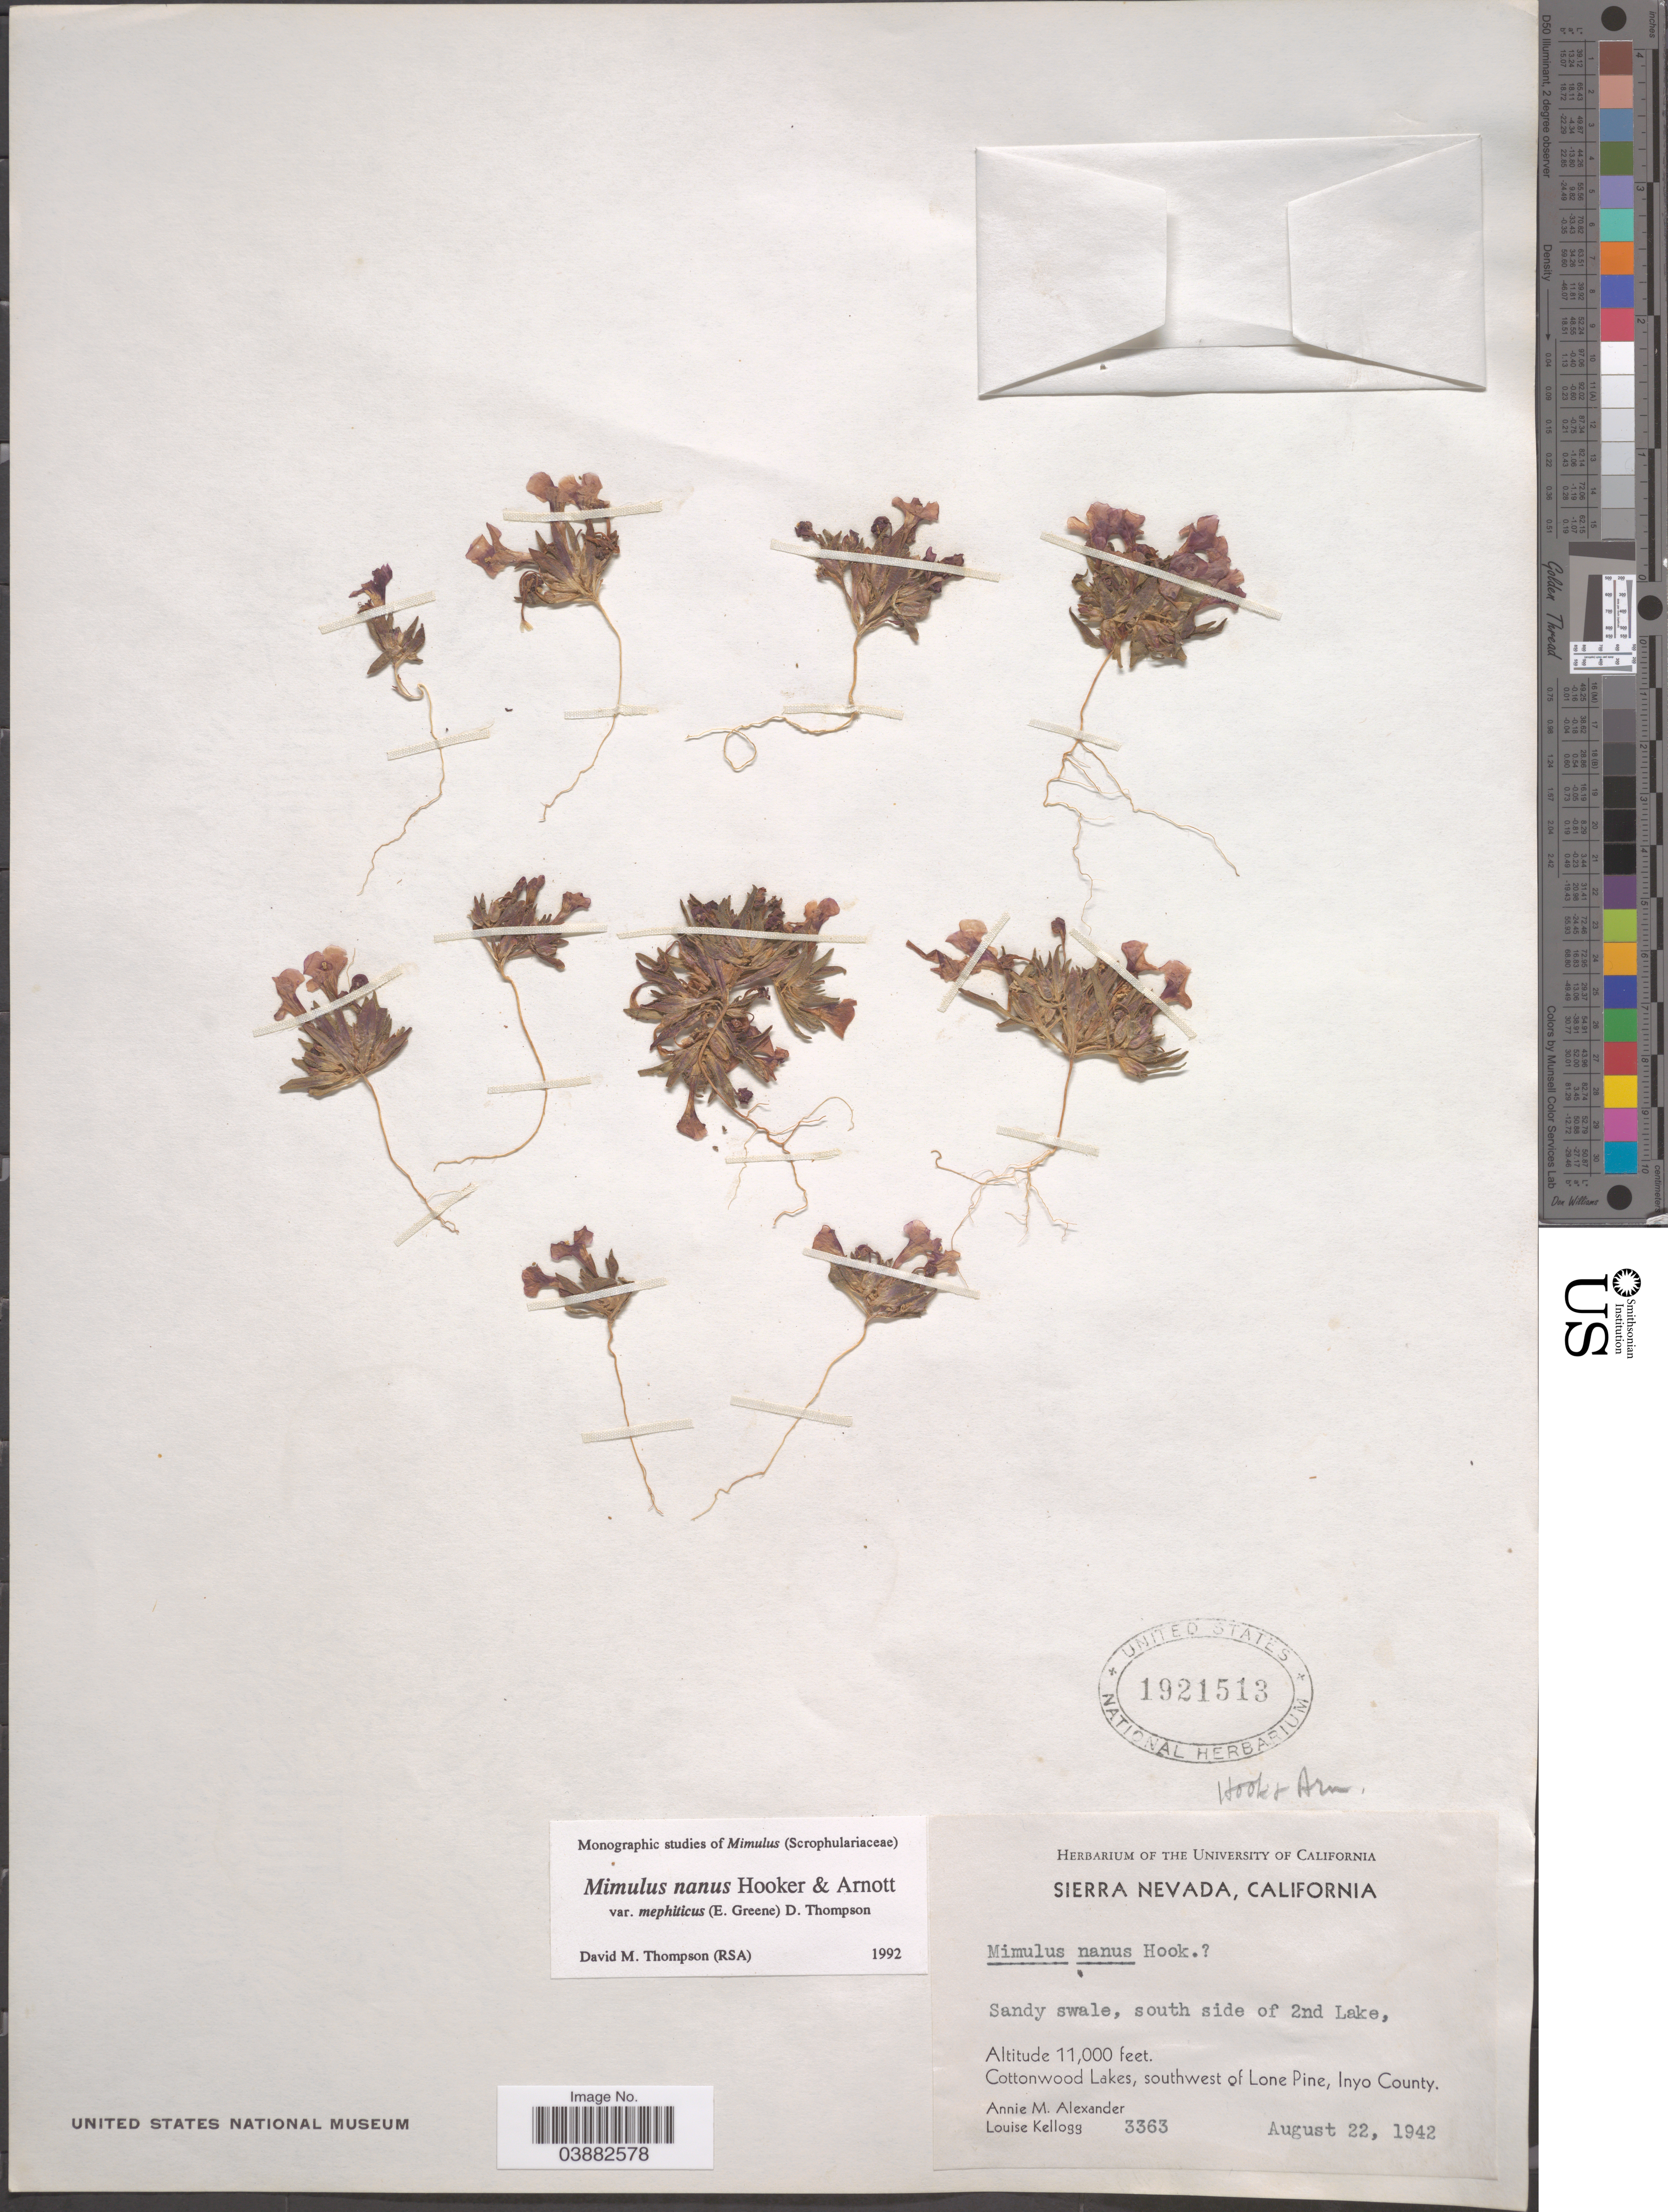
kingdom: Plantae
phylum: Tracheophyta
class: Magnoliopsida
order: Lamiales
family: Phrymaceae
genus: Mimulus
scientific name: Mimulus nanus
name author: Hook. & Arn.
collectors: A. M. Alexander & L. Kellogg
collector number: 3363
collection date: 1942-08-22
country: United States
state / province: California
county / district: Inyo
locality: Sierra Nevada. South side of 2nd Lake, Cottonwood Lakes, southwest of Lone Pine, Inyo County.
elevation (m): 3353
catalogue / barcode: US 1921513